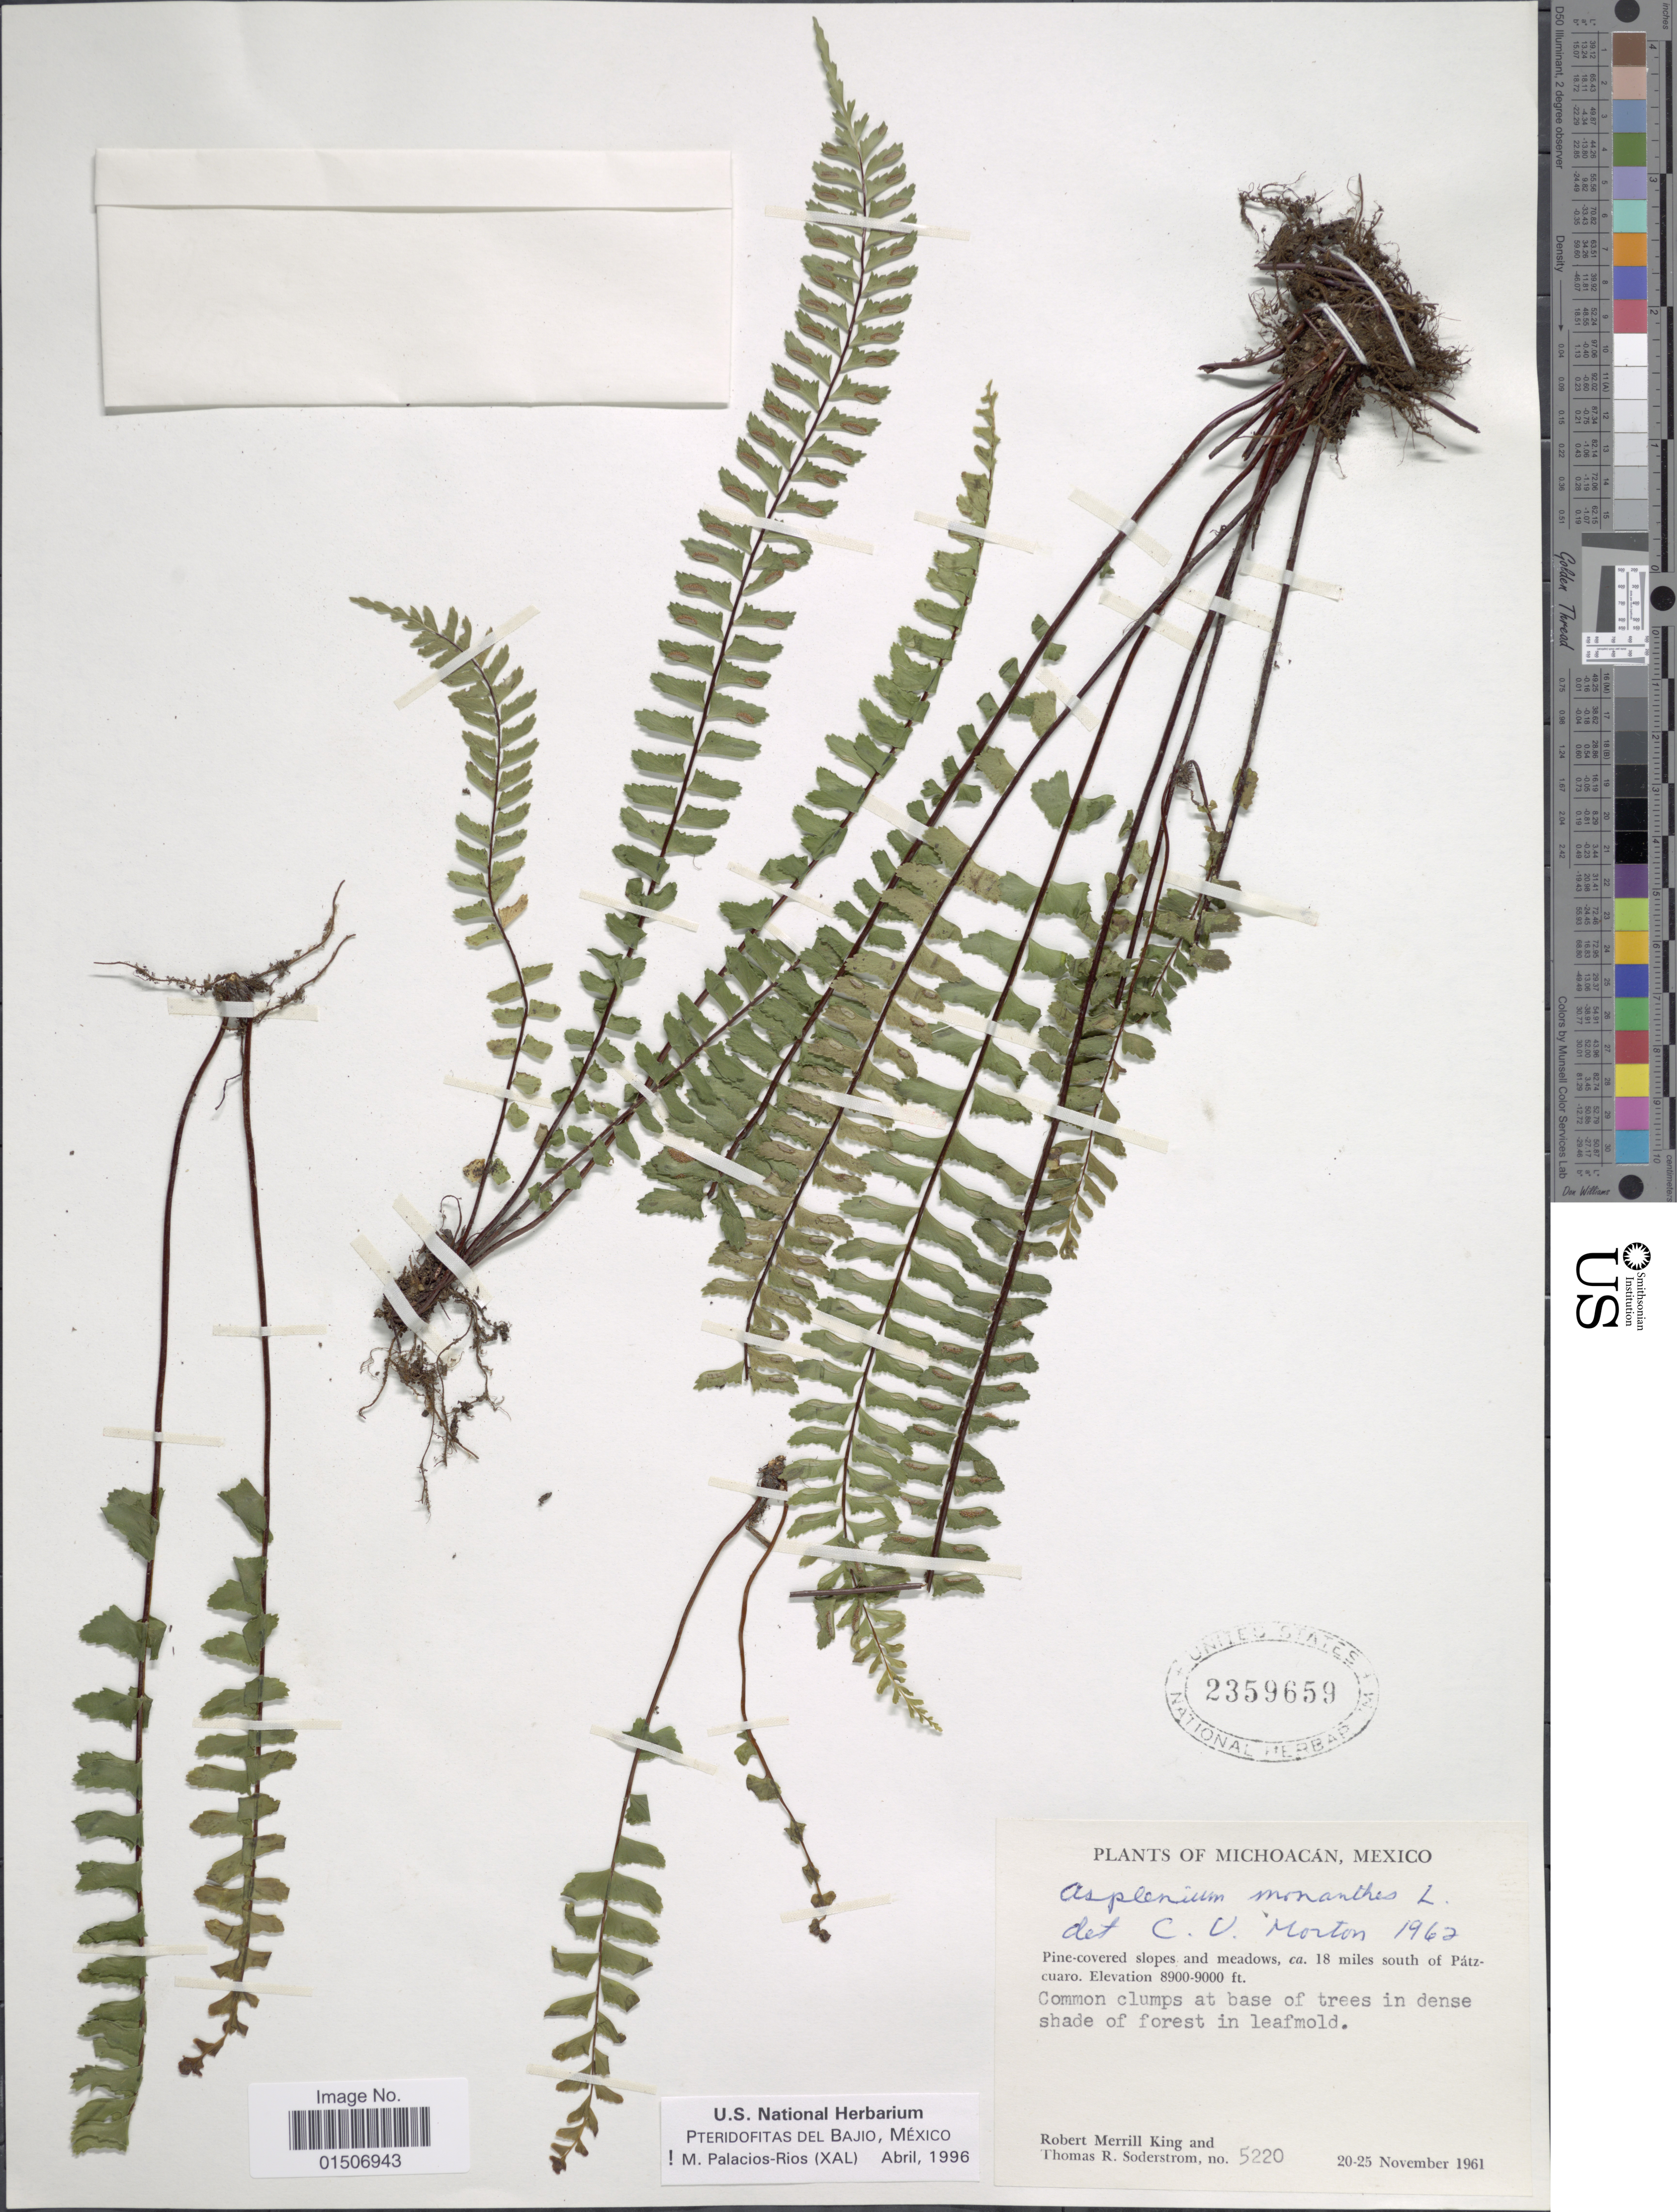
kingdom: Plantae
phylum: Tracheophyta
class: Polypodiopsida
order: Polypodiales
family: Aspleniaceae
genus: Asplenium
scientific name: Asplenium monanthes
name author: L.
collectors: R. M. King & T. R. Soderstrom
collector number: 5220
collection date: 1961-11-20/1961-11-25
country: Mexico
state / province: Michoacán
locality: Pine-covered slopes and meadows, ca. 18 miles south of Pátzcuaro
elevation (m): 2713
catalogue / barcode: US 2359659